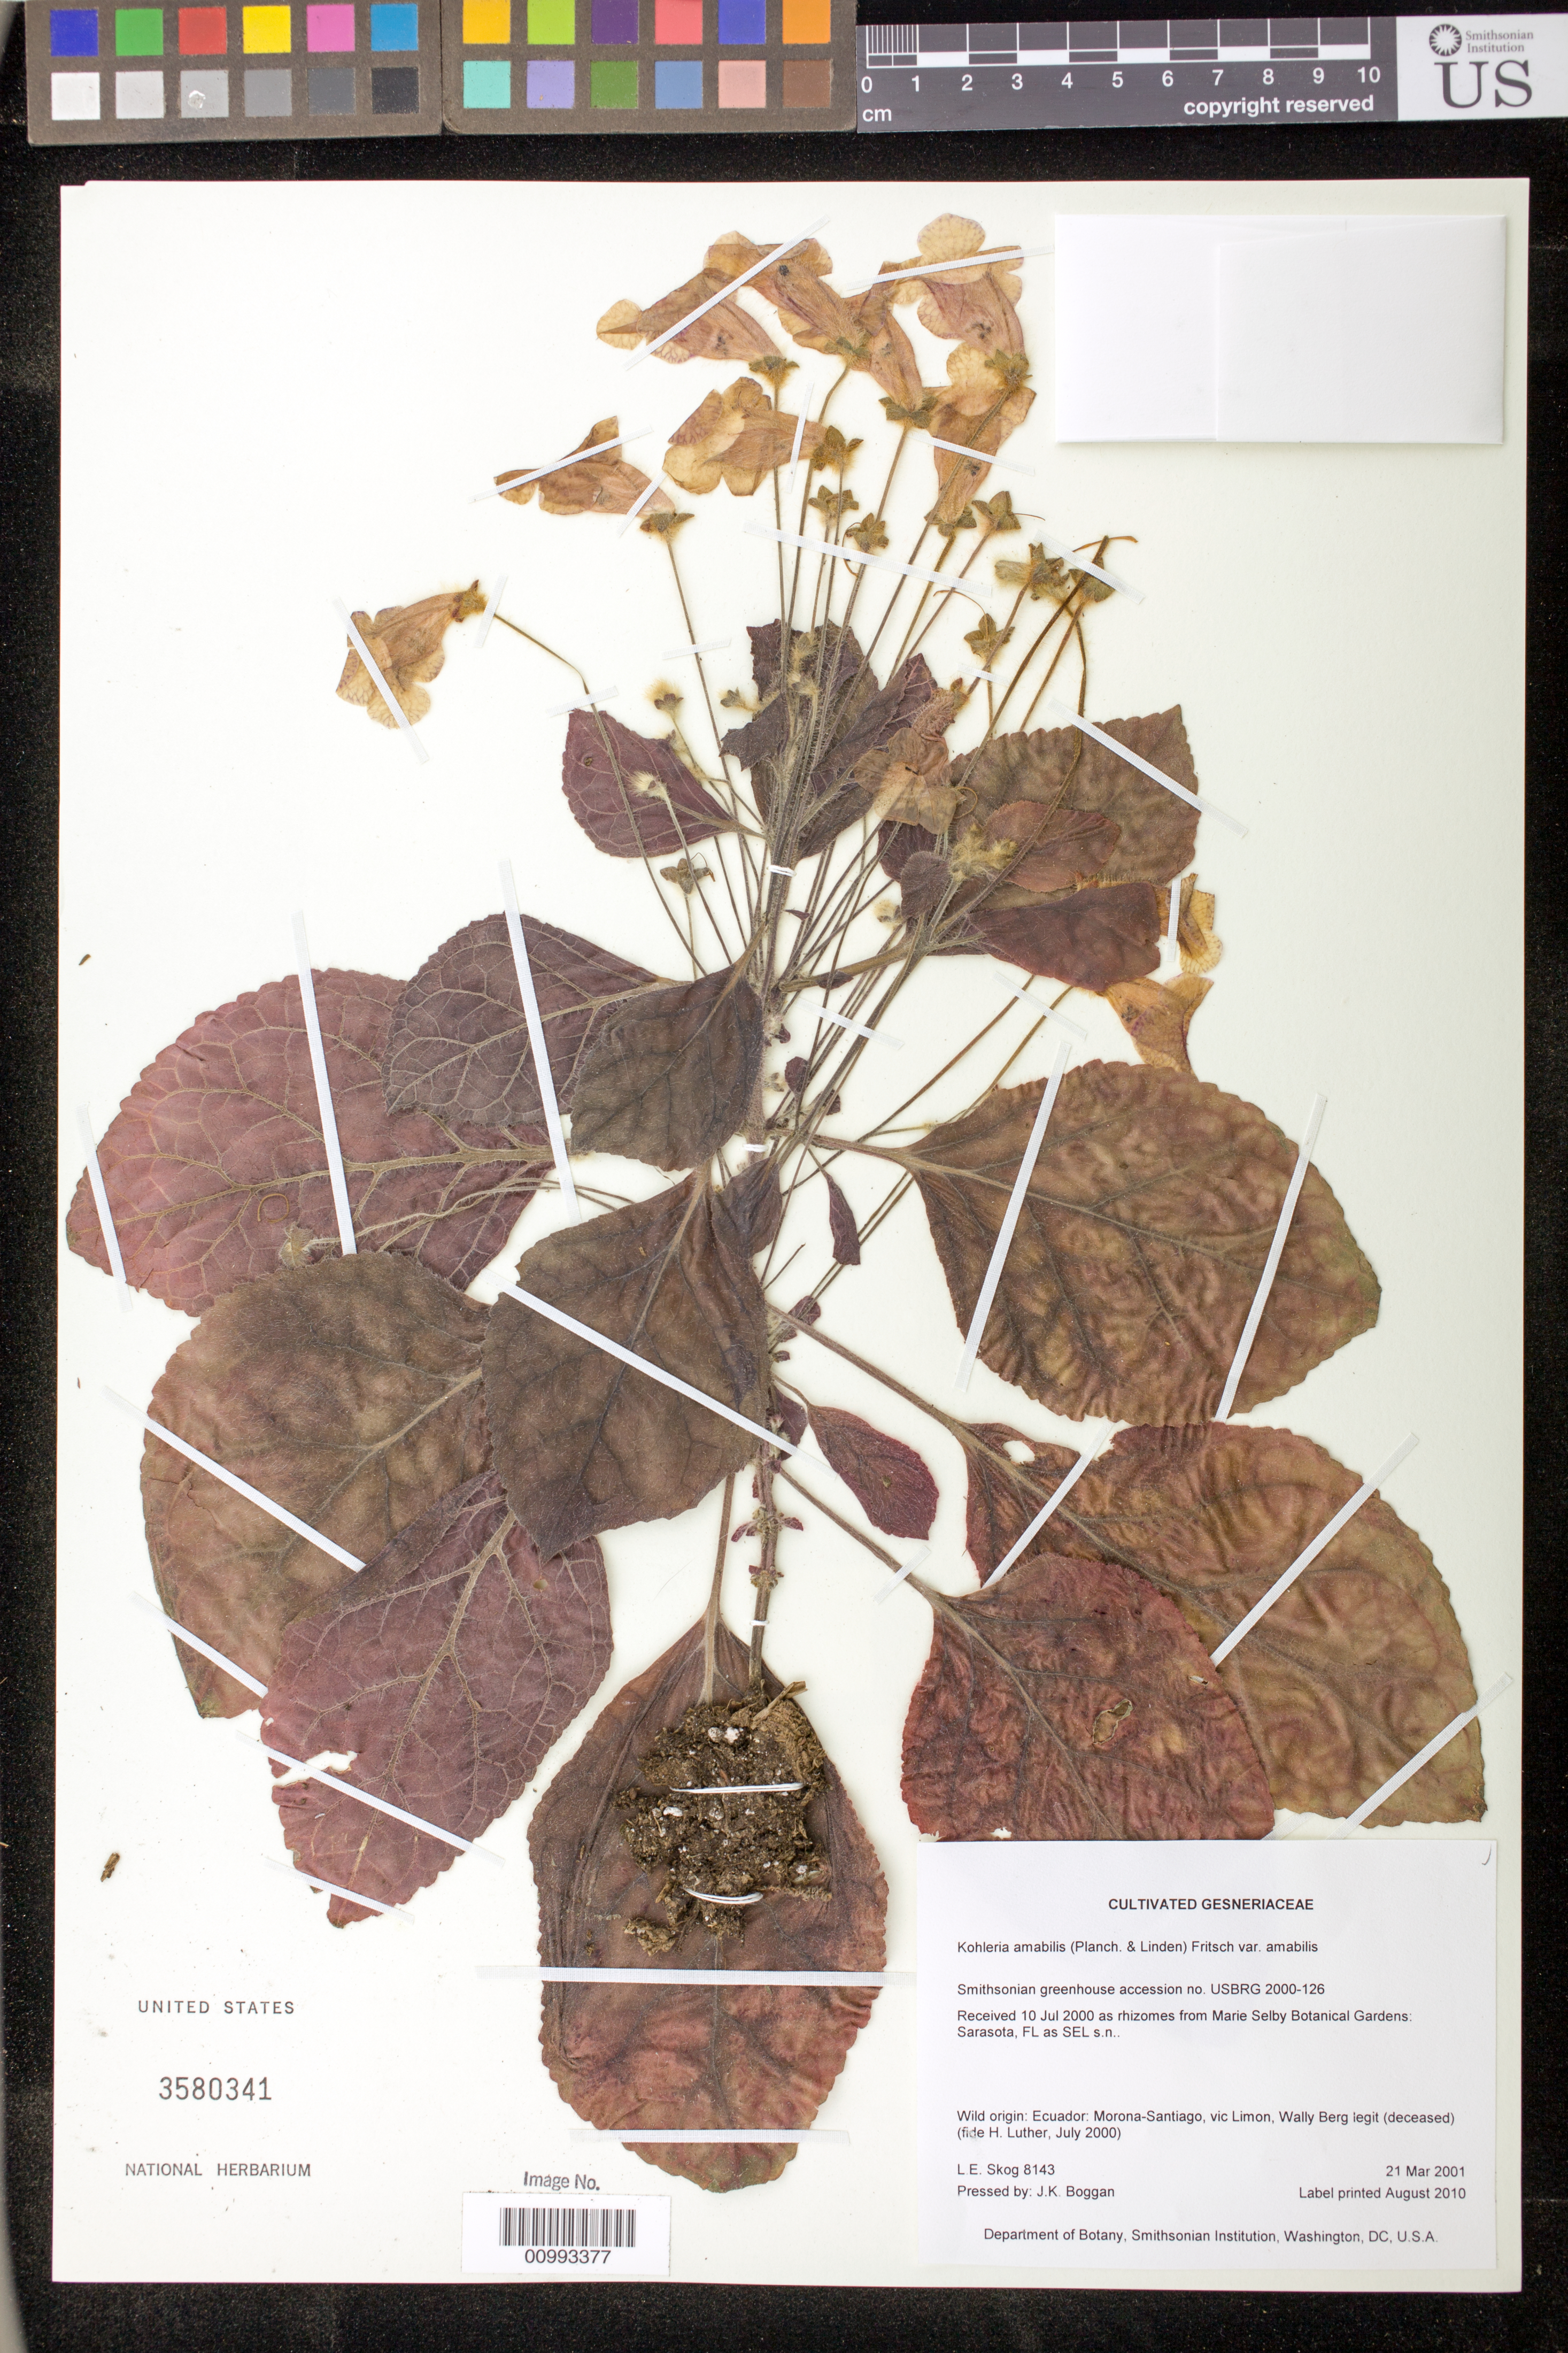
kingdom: Plantae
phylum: Tracheophyta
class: Magnoliopsida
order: Lamiales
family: Gesneriaceae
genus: Kohleria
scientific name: Kohleria amabilis var. amabilis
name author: (Planch. & Linden) Fritsch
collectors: L. E. Skog & J. K. Boggan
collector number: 8143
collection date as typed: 21 Mar 2001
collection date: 2001-03-21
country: Ecuador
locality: Department of Botany, Smithsonian Institution, Washington, DC, U.S.A.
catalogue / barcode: US 3580341